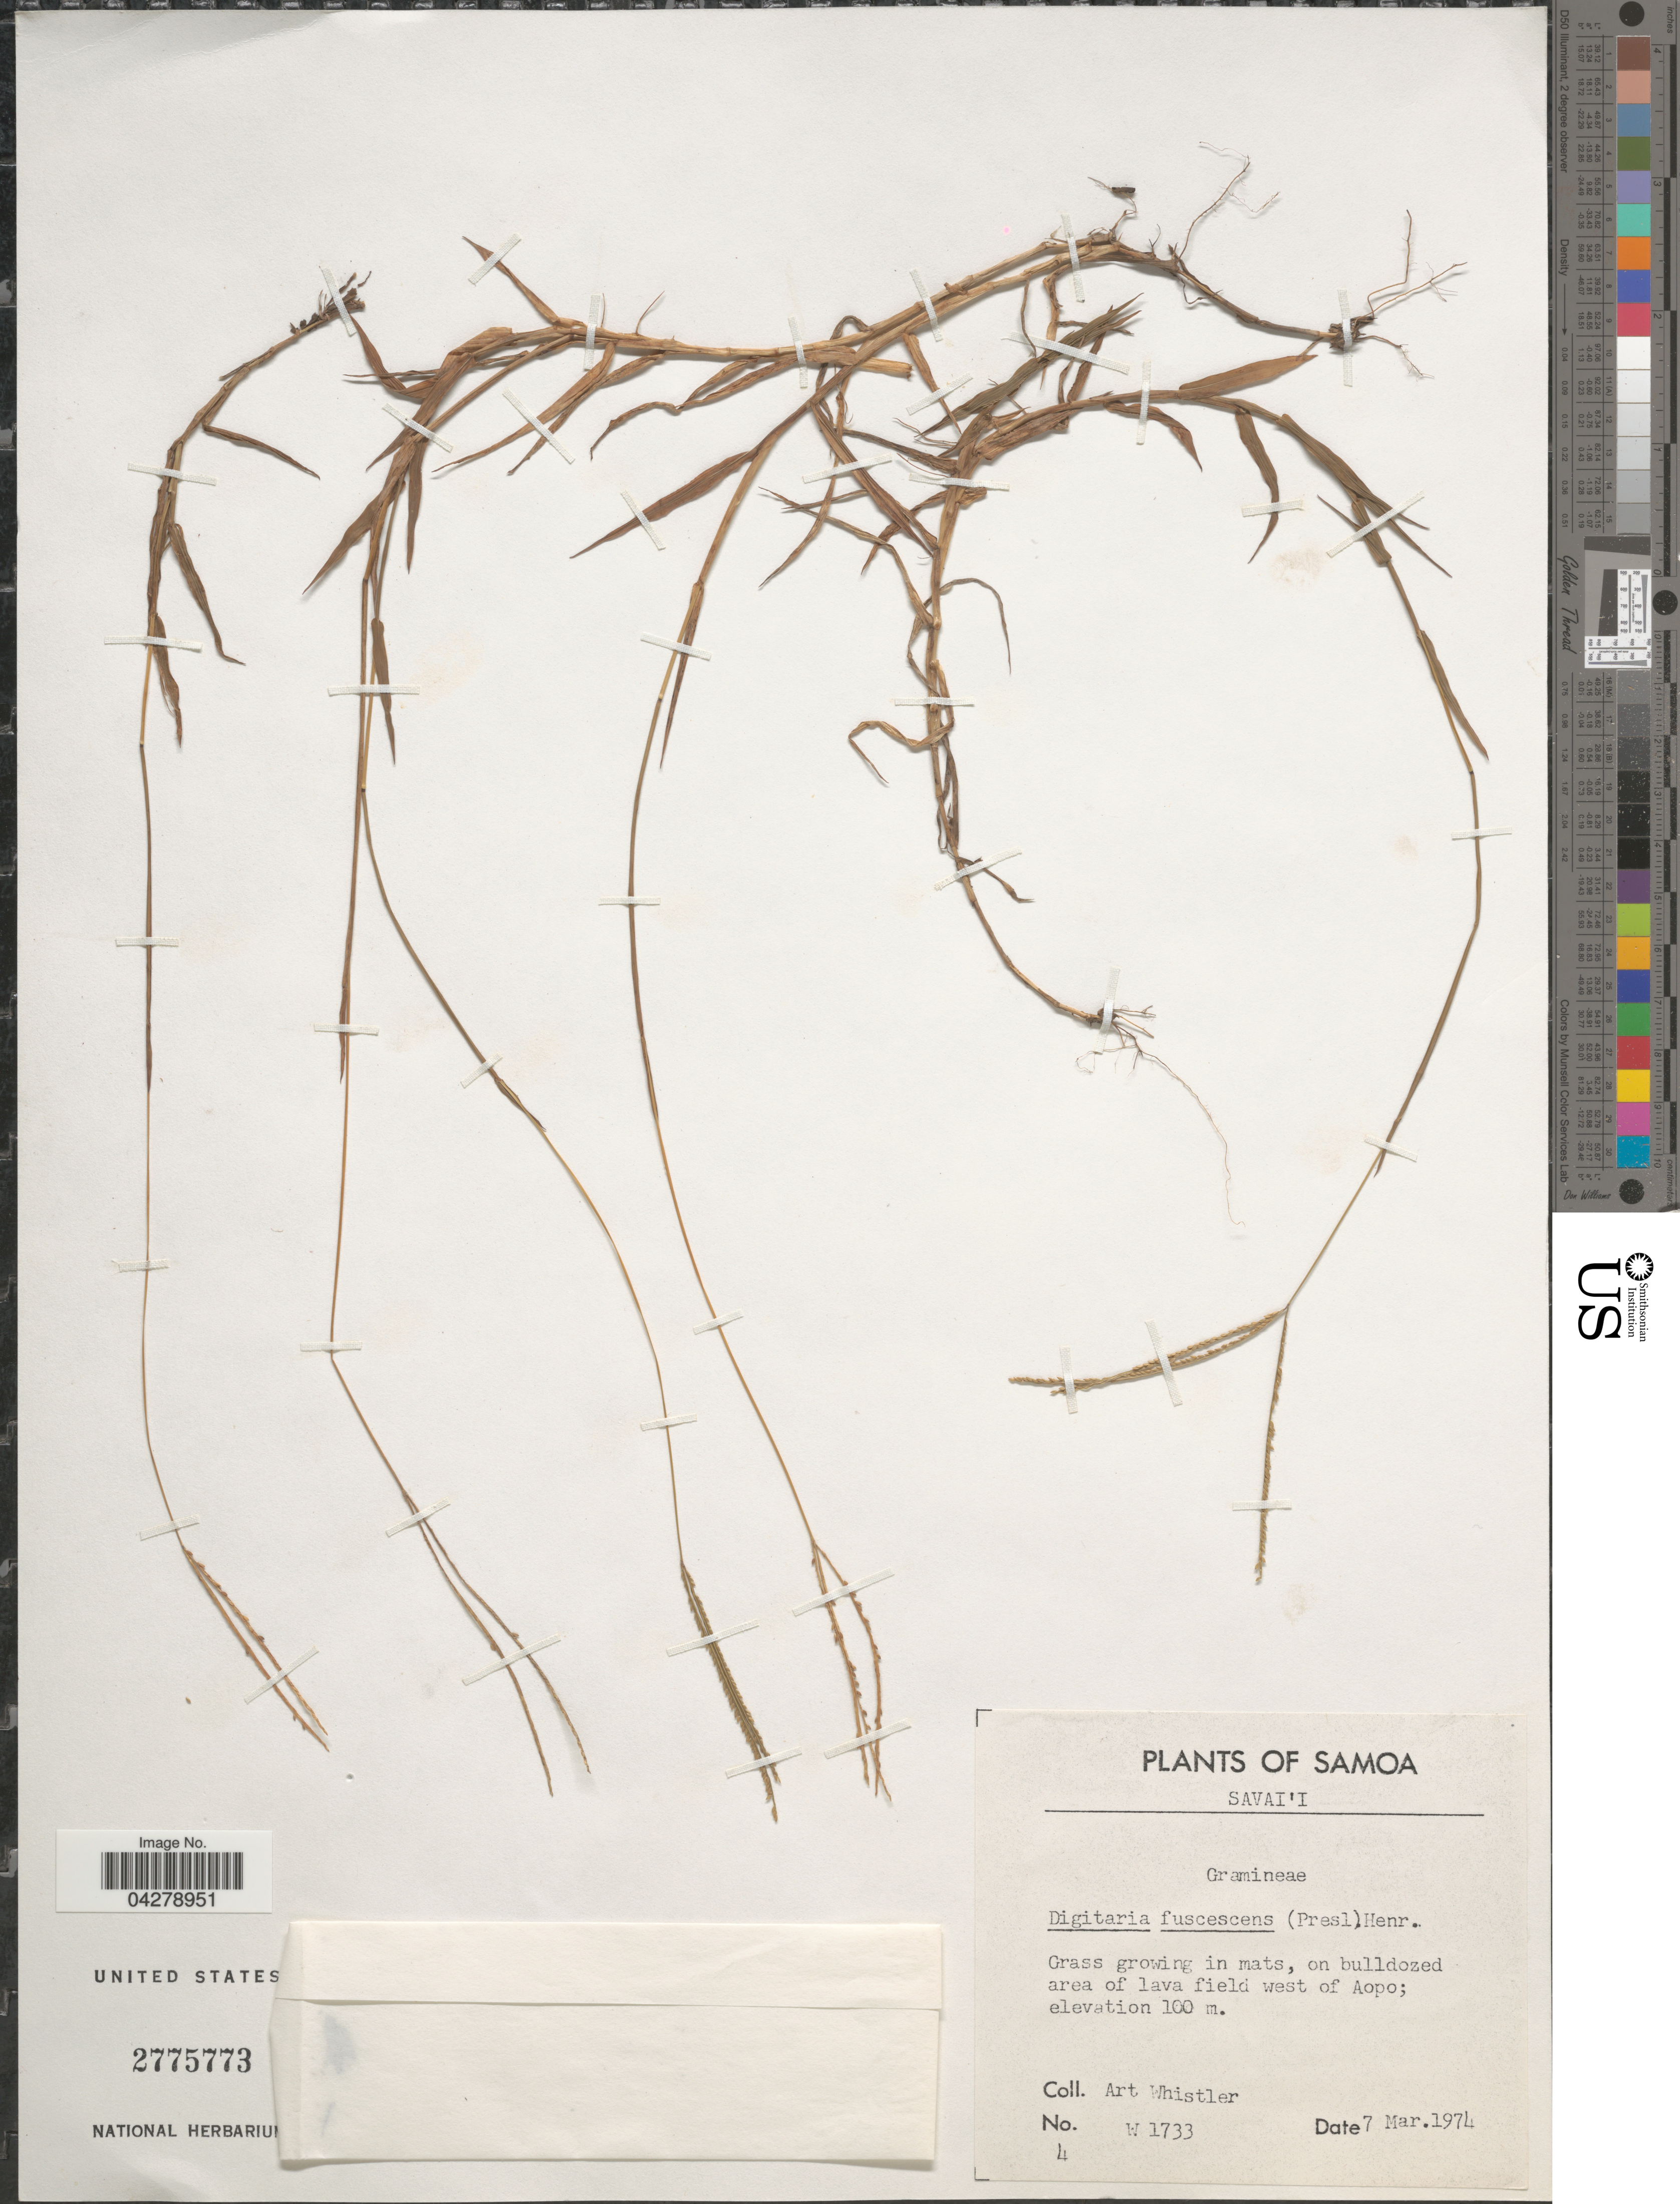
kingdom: Plantae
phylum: Tracheophyta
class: Liliopsida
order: Poales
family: Poaceae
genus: Digitaria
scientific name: Digitaria fuscescens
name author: (J. Presl) Henr.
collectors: A. Whistler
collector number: W1733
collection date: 1974-03-07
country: Samoa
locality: Samoa. Savai'i. Grass growing in mats, on bulldozed area of lava field west of Aopo;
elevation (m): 100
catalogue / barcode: US 2775773